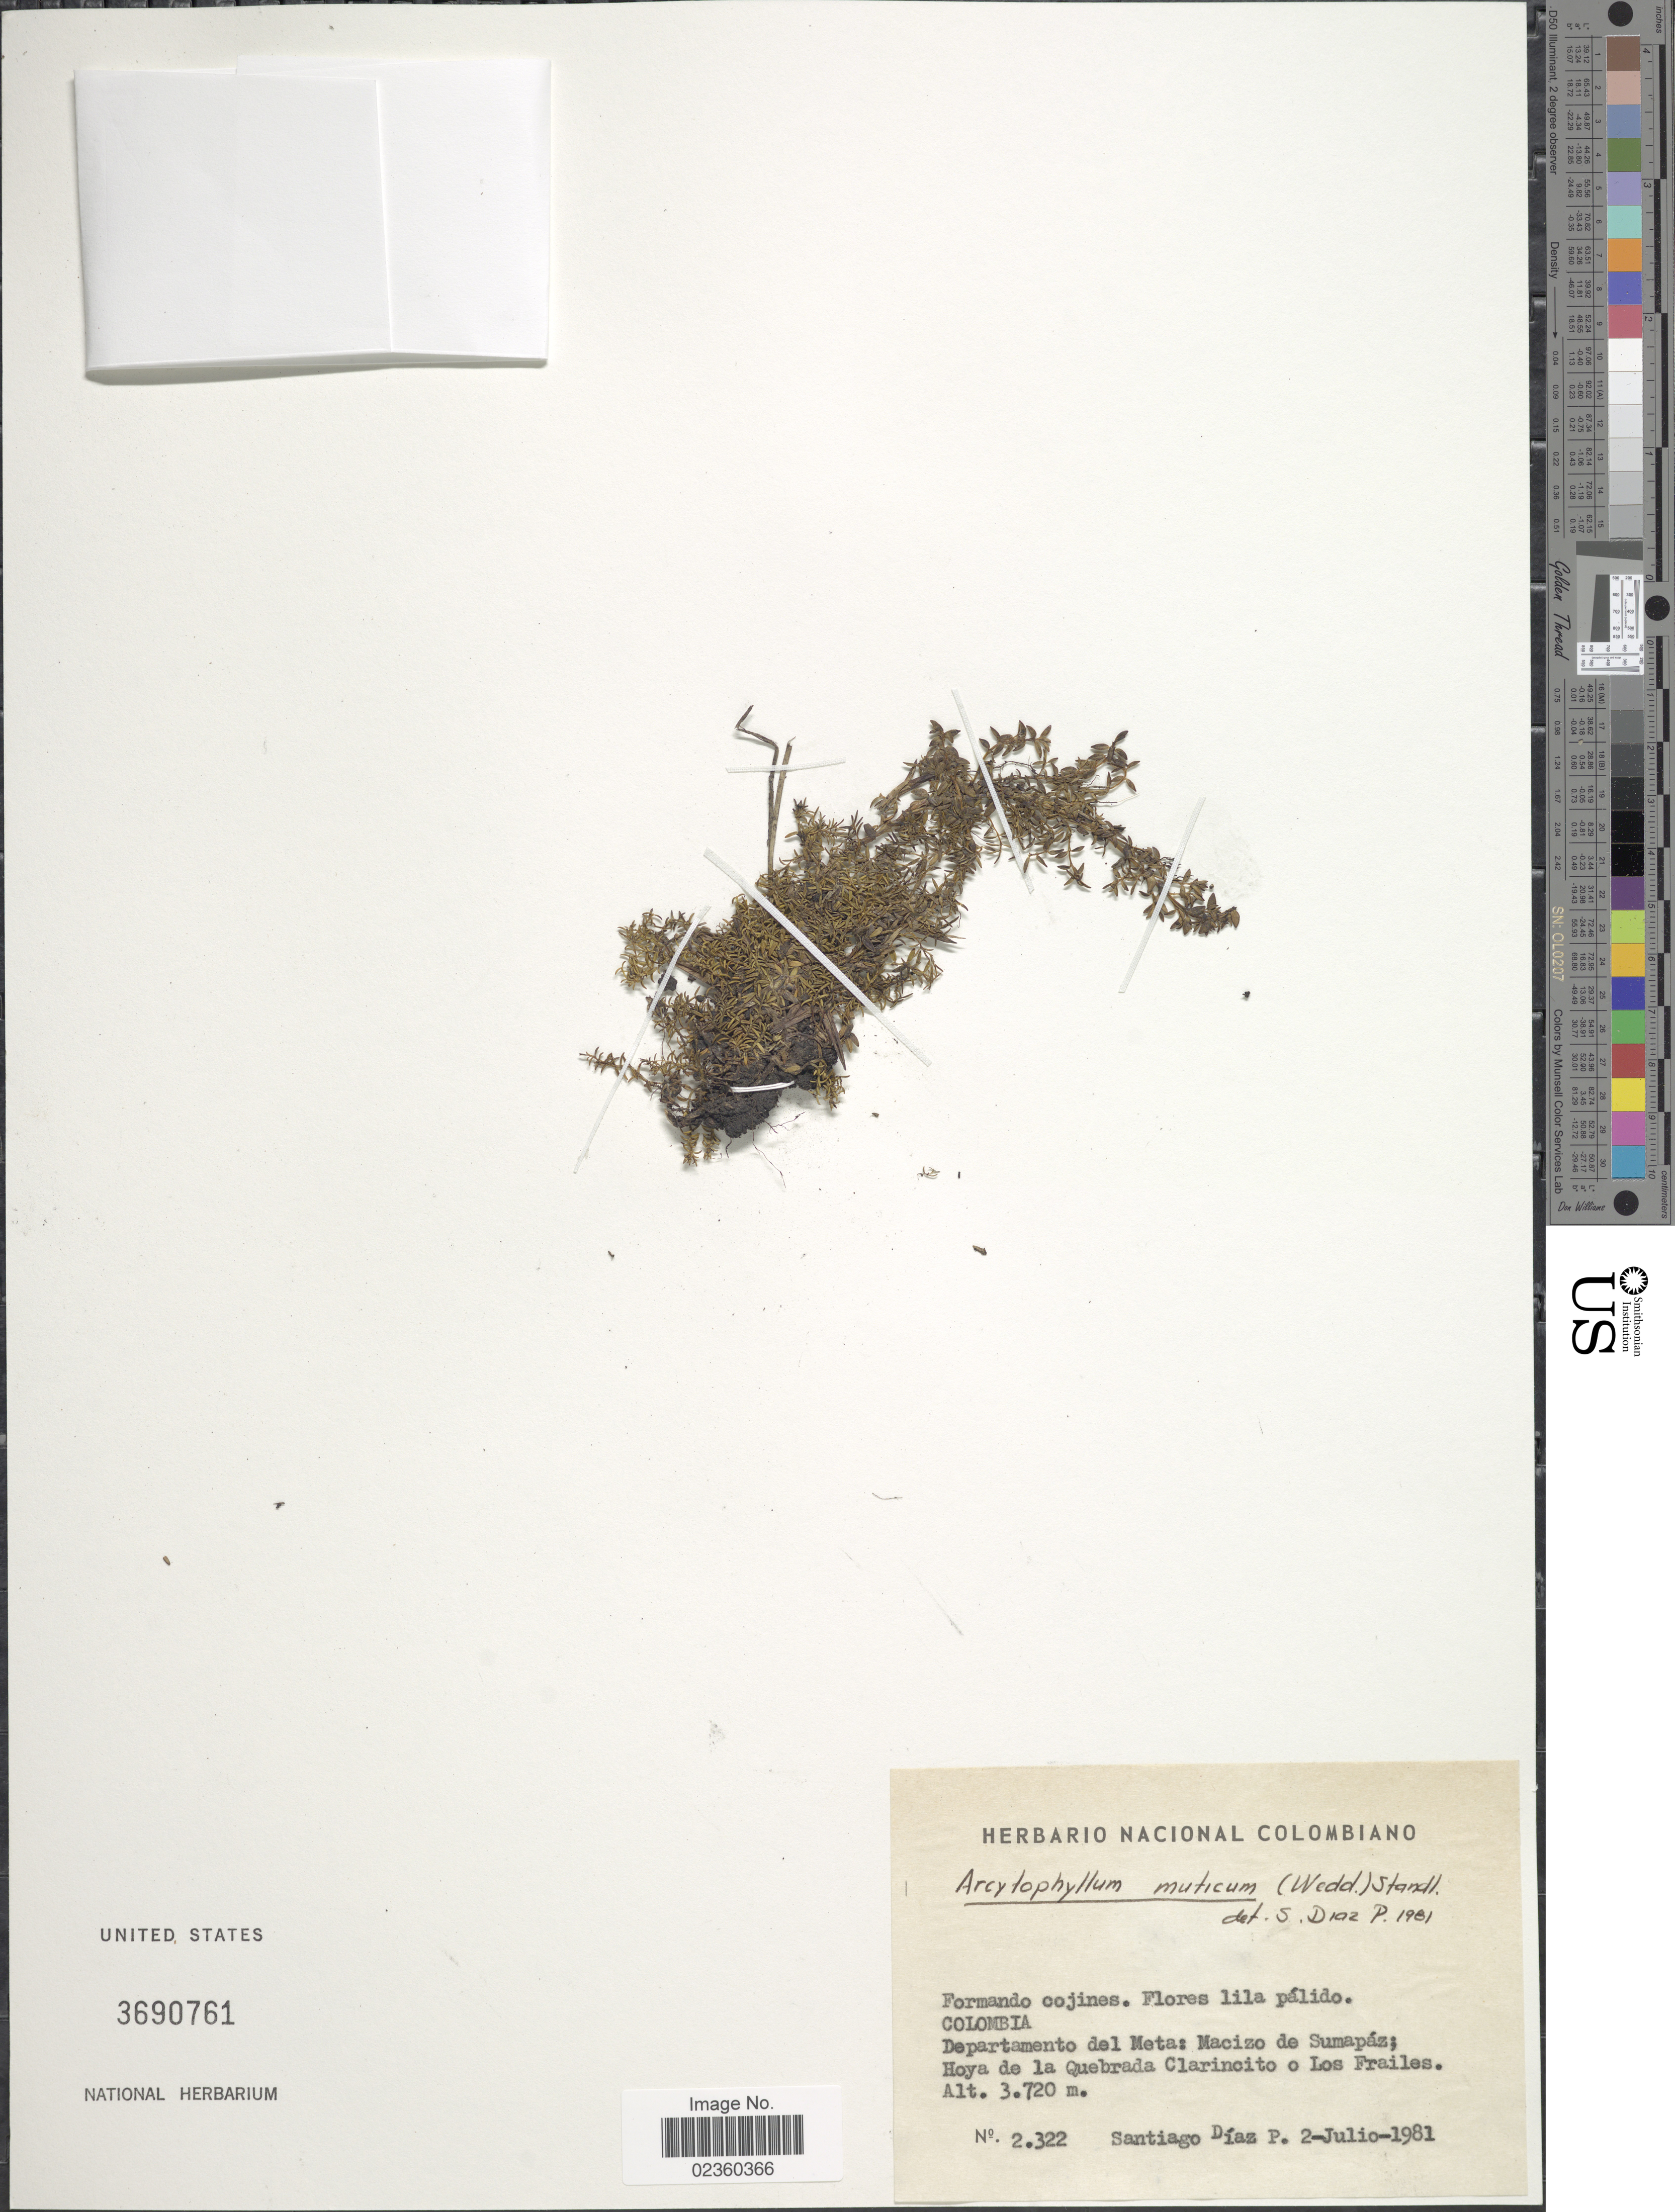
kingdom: Plantae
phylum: Tracheophyta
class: Magnoliopsida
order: Gentianales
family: Rubiaceae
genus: Arcytophyllum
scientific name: Arcytophyllum muticum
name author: (Wedd.) Standl.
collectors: S. Díaz Píedrahíta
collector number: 2322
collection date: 1981-07-02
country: Colombia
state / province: Meta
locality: Departamento del Meta: Macizo de Sumapáz; Hoya de la Quebrada Clarincito o Los Frailes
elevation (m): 3720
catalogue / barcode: US 3690761